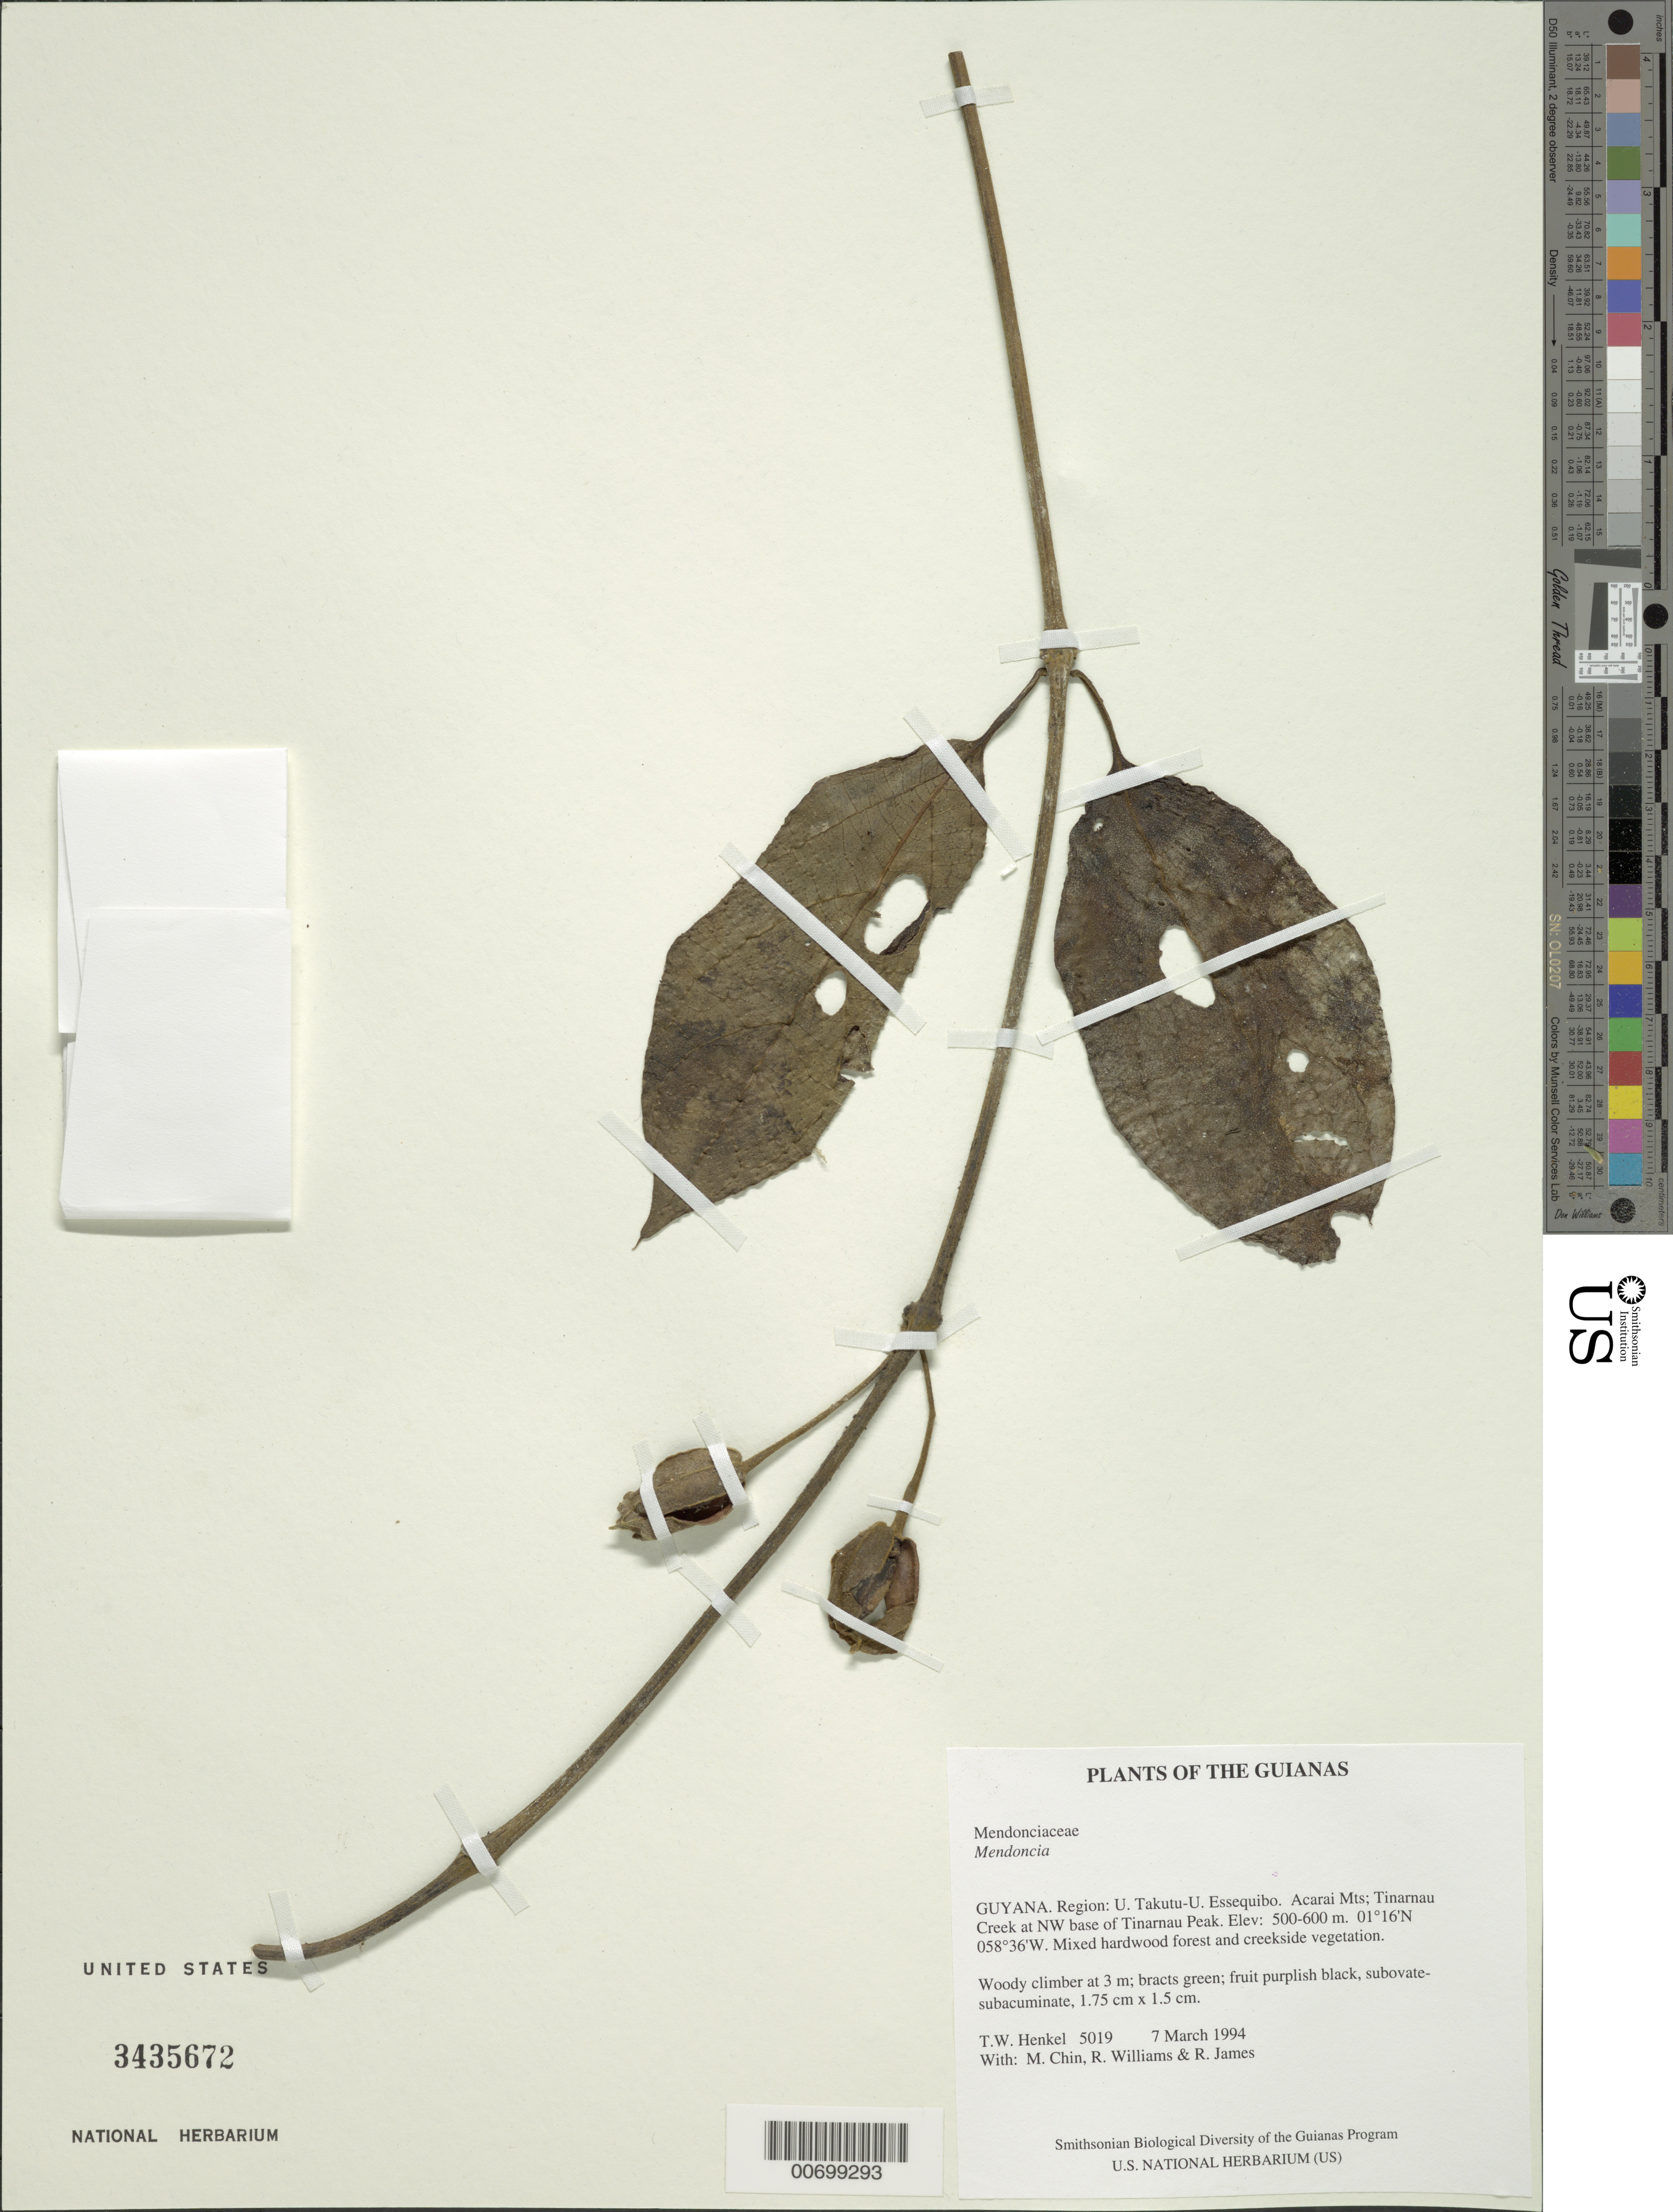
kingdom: Plantae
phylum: Tracheophyta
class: Magnoliopsida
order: Lamiales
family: Acanthaceae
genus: Mendoncia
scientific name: Mendoncia sp.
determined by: Kelloff, Carol L., (US), Smithsonian Institution - National Museum of Natural History (UNITED STATES)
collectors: T. Henkel, M. Chin, R. Williams & R. James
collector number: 5019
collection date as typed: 7 March 1994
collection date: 1994-03-07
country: Guyana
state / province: U. Takutu-U. Essequibo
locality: Acarai Mts; Tinarnau Creek at NW base of Tinarnau Peak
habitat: Mixed hardwood forest and creekside vegetation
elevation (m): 500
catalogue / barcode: US 3435672